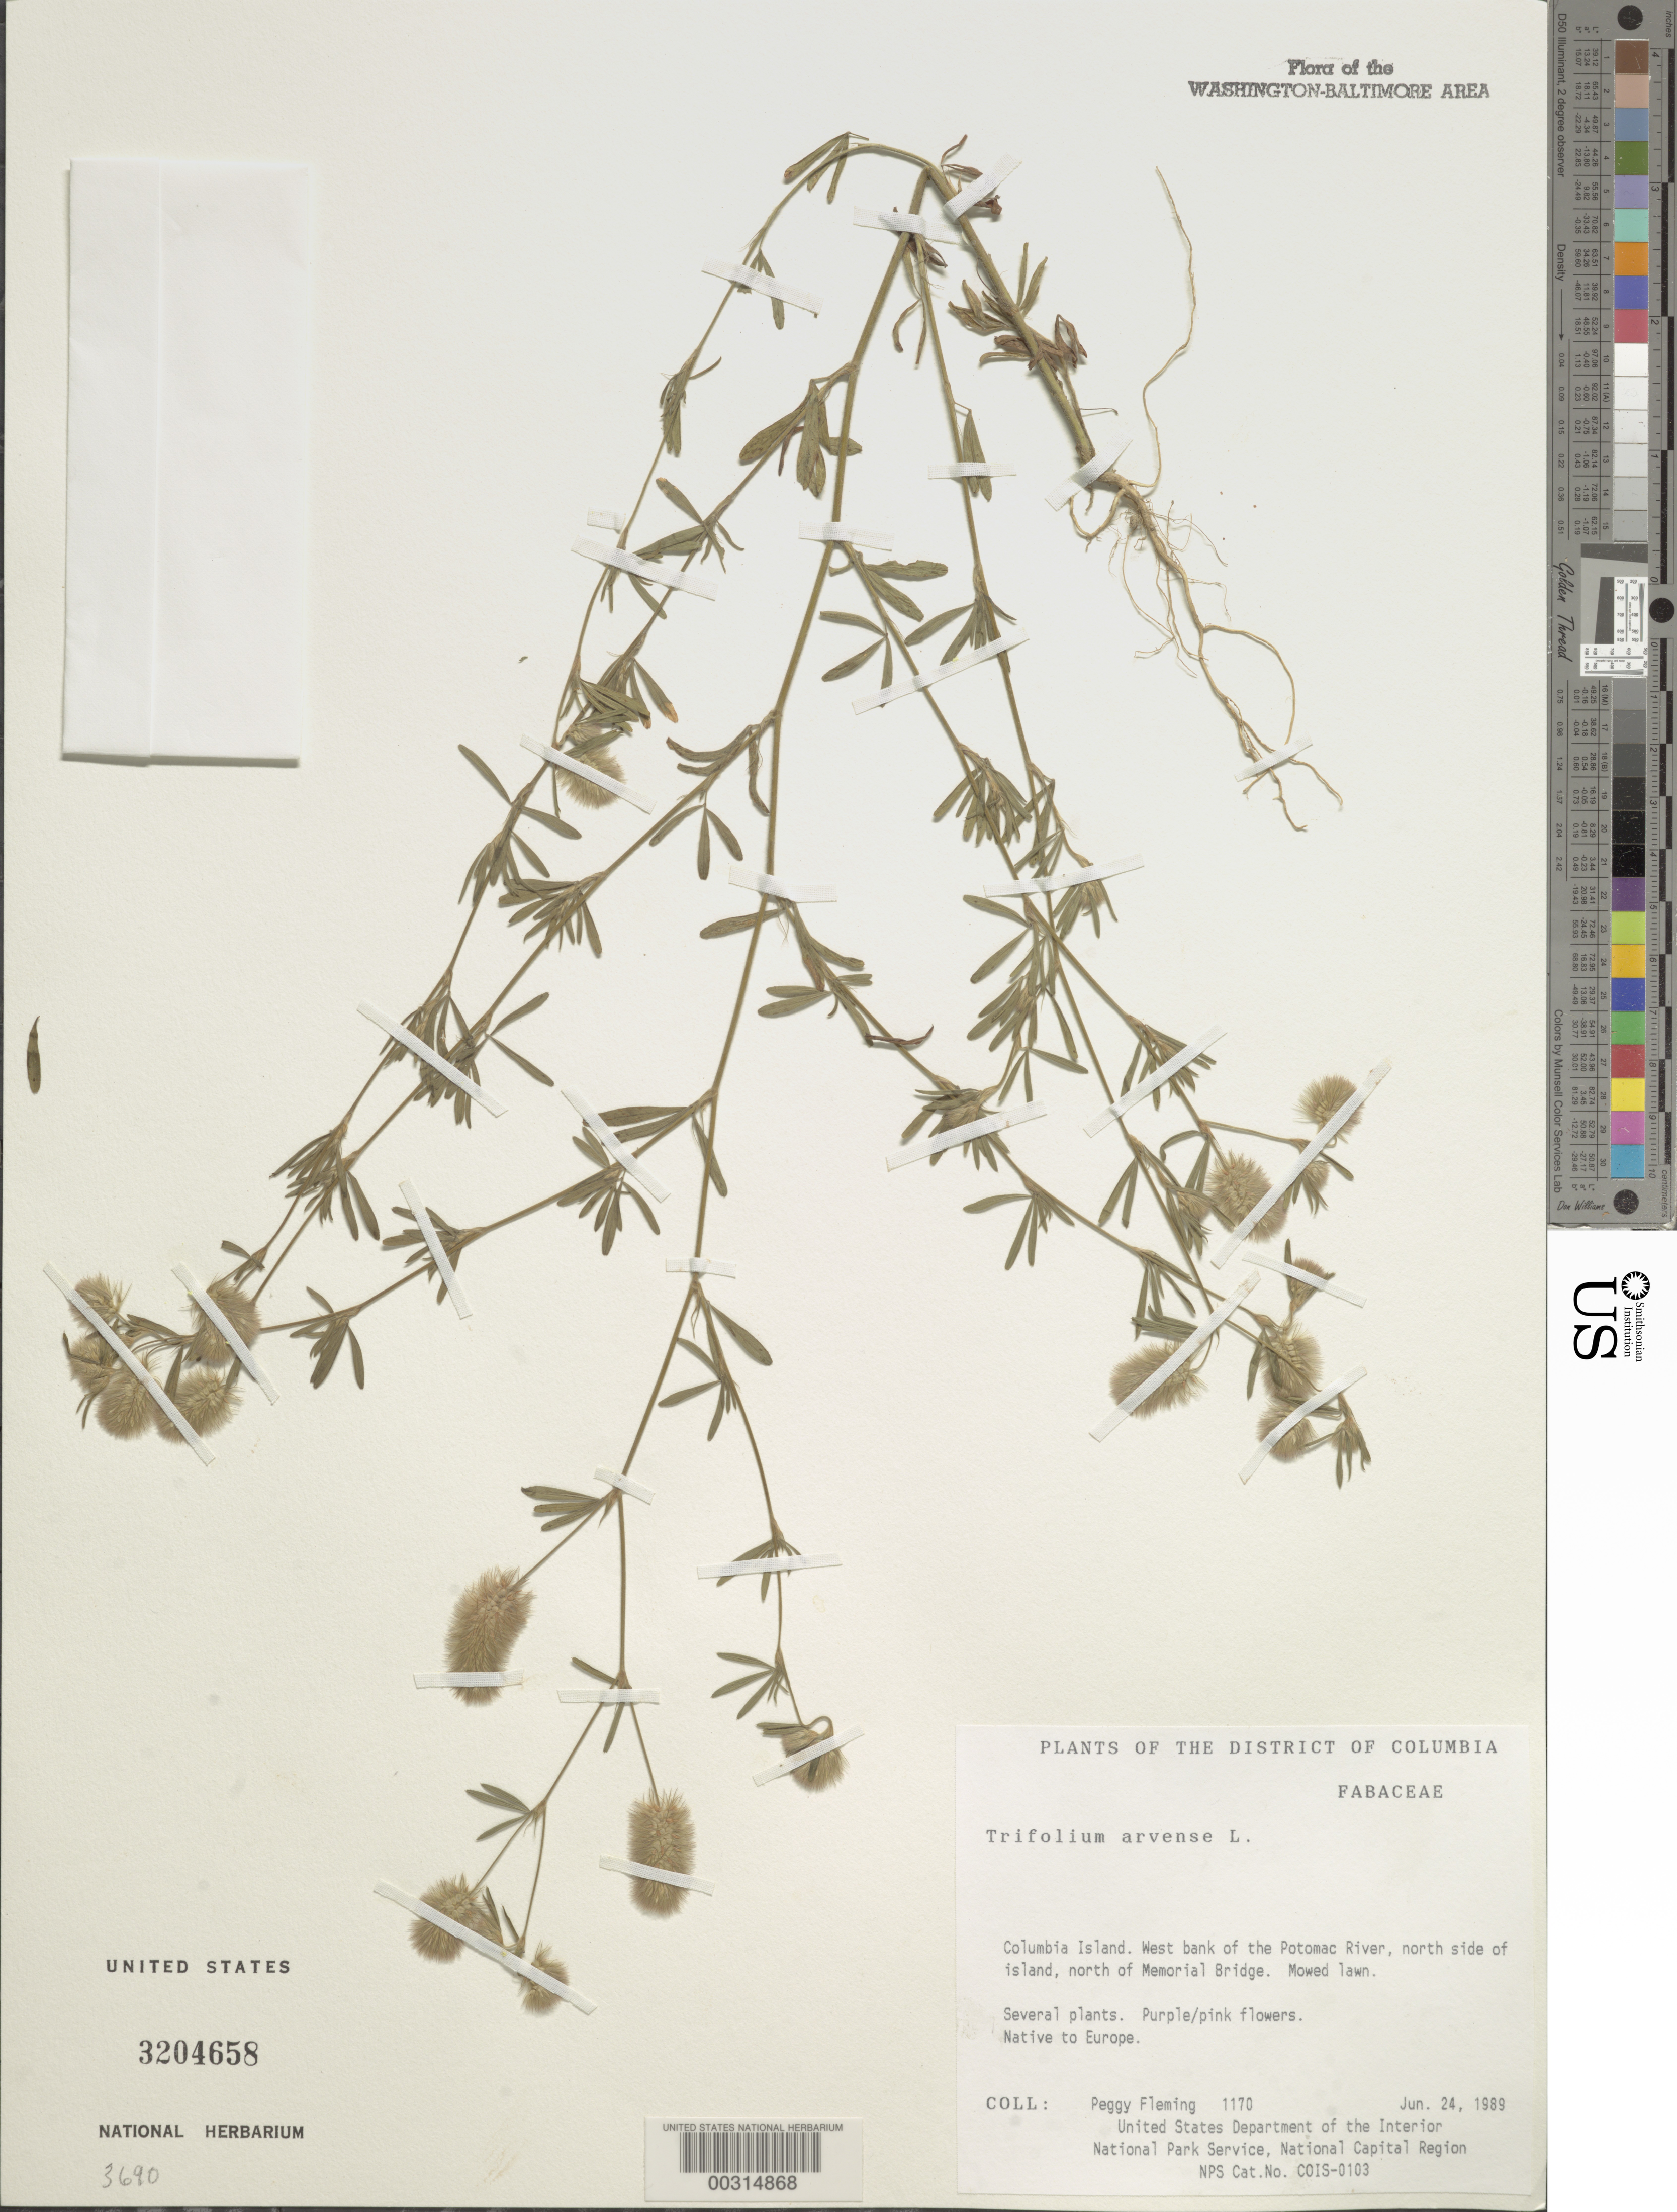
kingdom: Plantae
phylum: Tracheophyta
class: Magnoliopsida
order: Fabales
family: Fabaceae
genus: Trifolium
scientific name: Trifolium arvense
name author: L.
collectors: P. Fleming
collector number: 1170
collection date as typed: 24 Jun 1989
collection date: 1989-06-24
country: United States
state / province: District of Columbia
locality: Columbia Island, W bank of the Potomac River, N side of Island, N of Memorial Bridge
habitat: Mowed lawn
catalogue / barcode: US 3204658